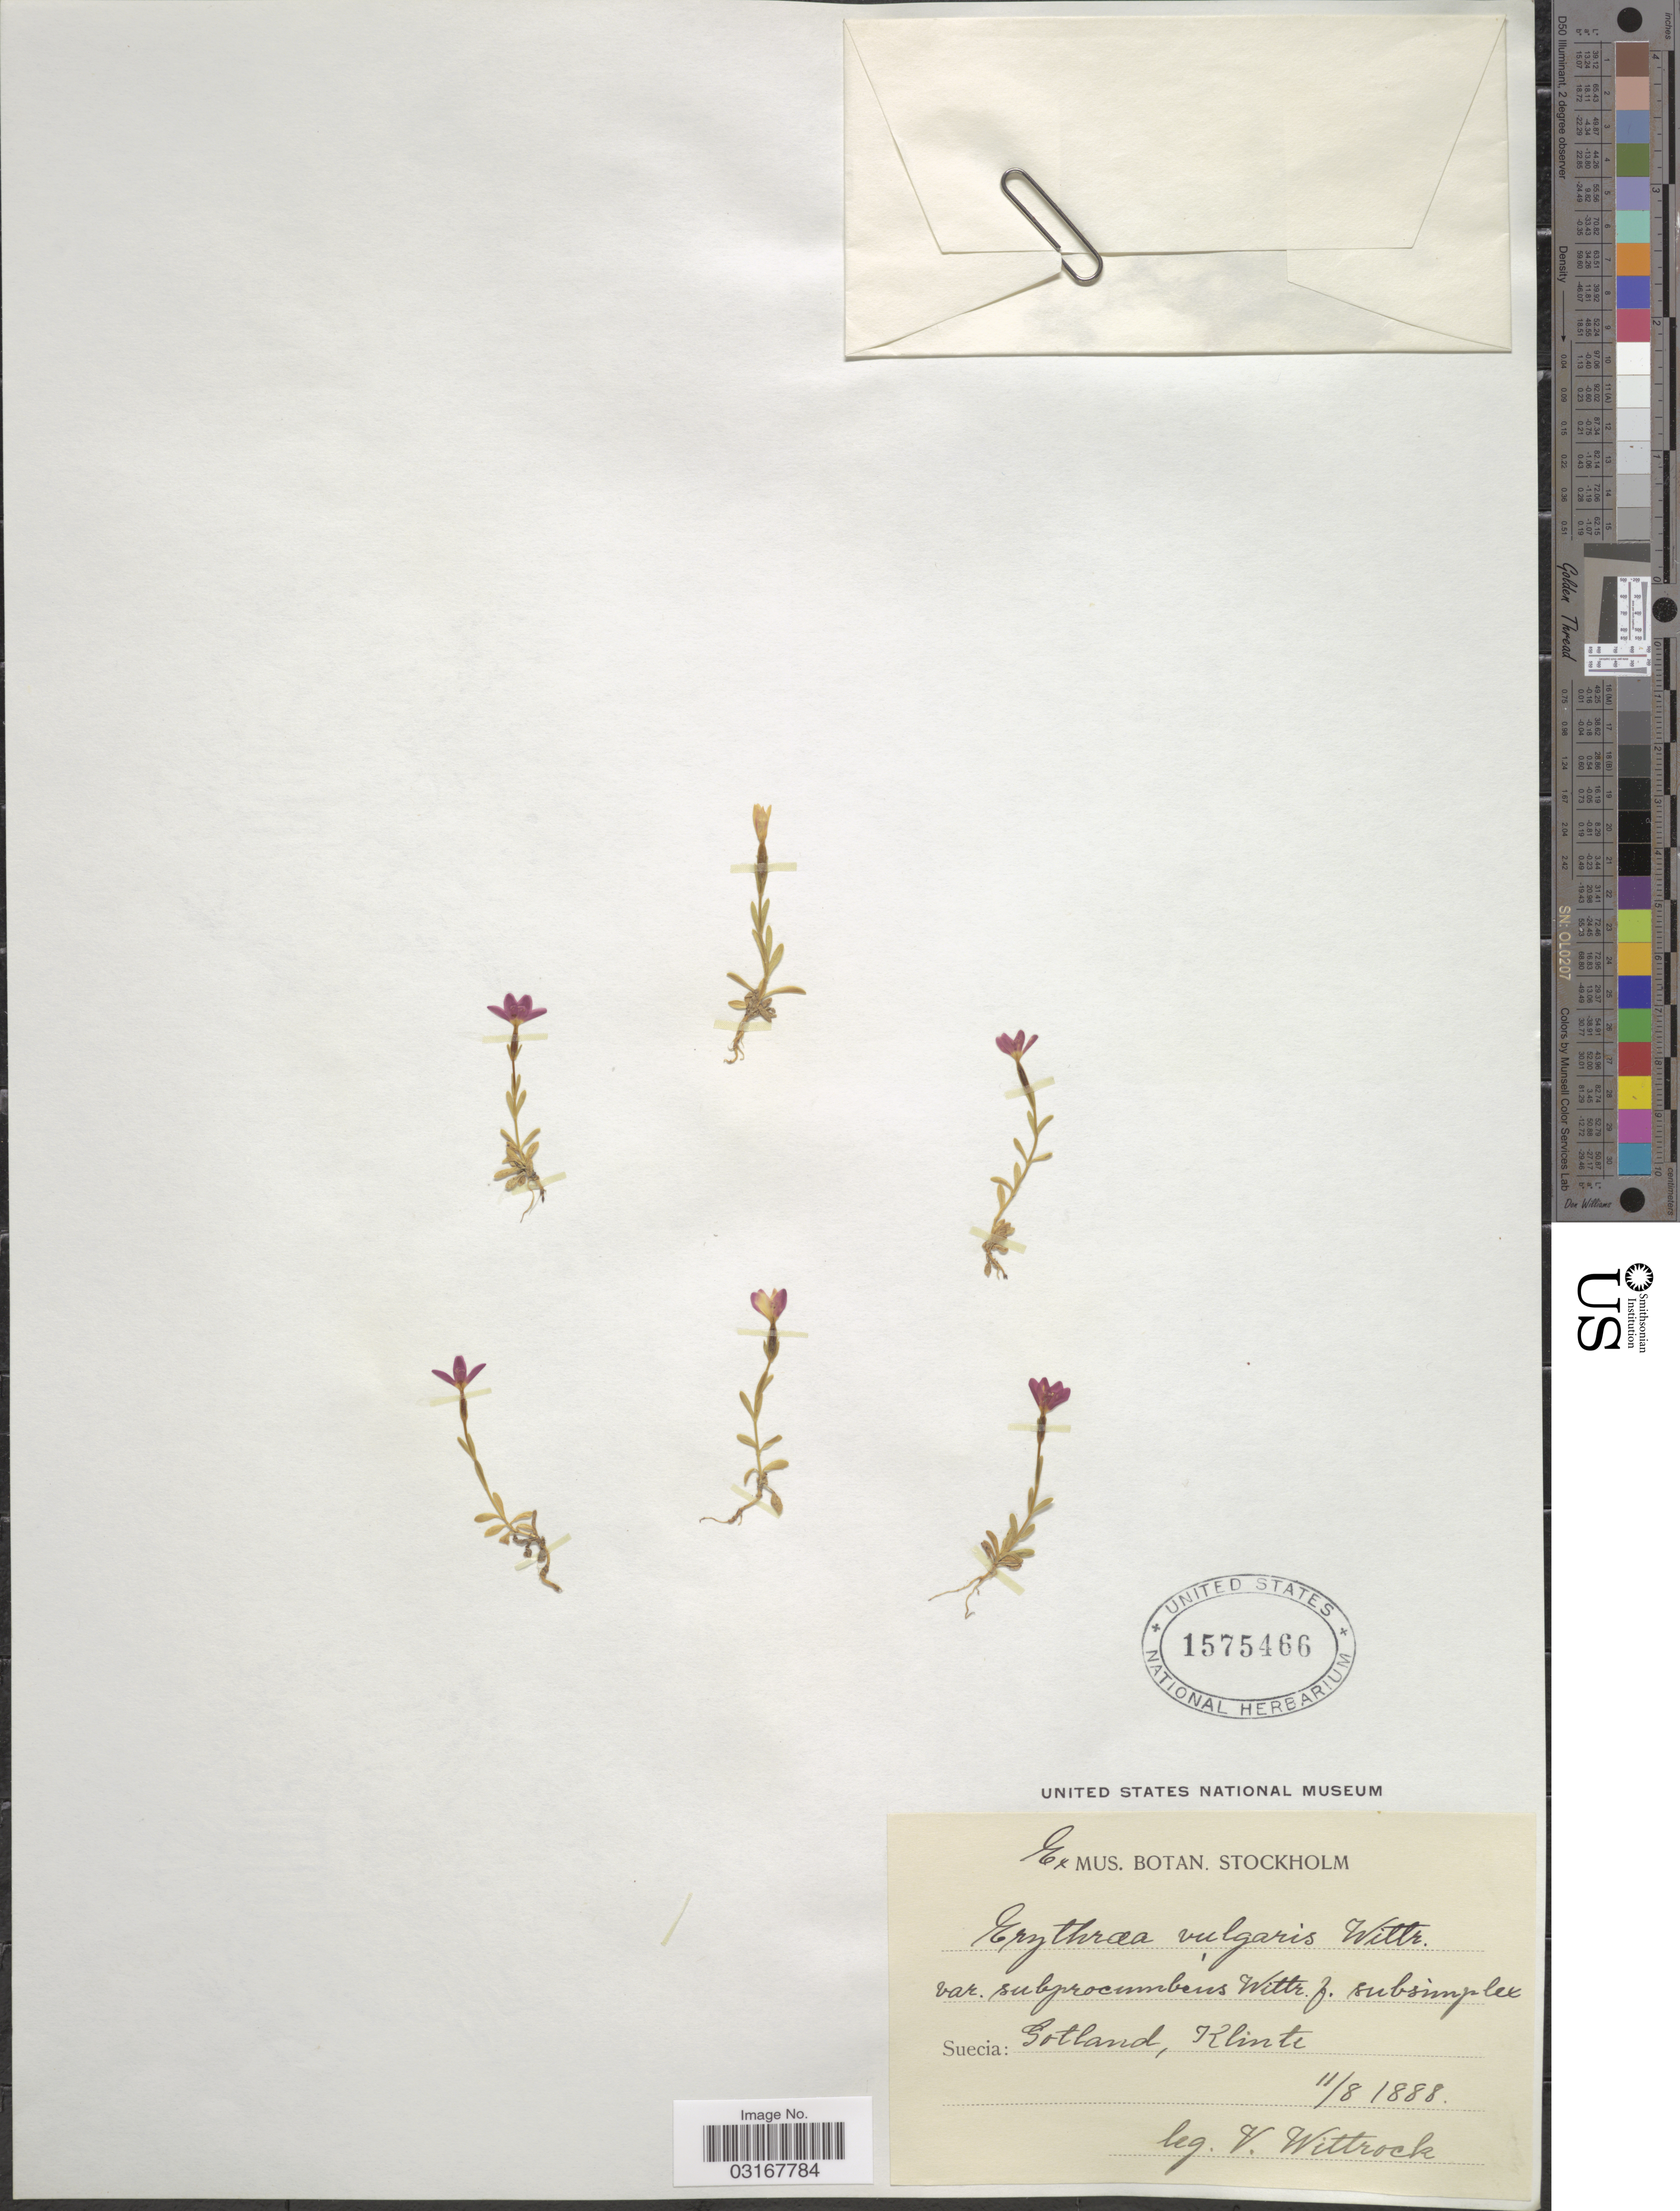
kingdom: Plantae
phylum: Tracheophyta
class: Magnoliopsida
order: Gentianales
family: Gentianaceae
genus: Centaurium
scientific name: Centaurium vulgaris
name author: Godr.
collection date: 1888-08-11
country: Sweden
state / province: Gotland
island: Gotland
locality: Suecia: Gotland, Klinte [interpreted].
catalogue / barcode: US 1575466